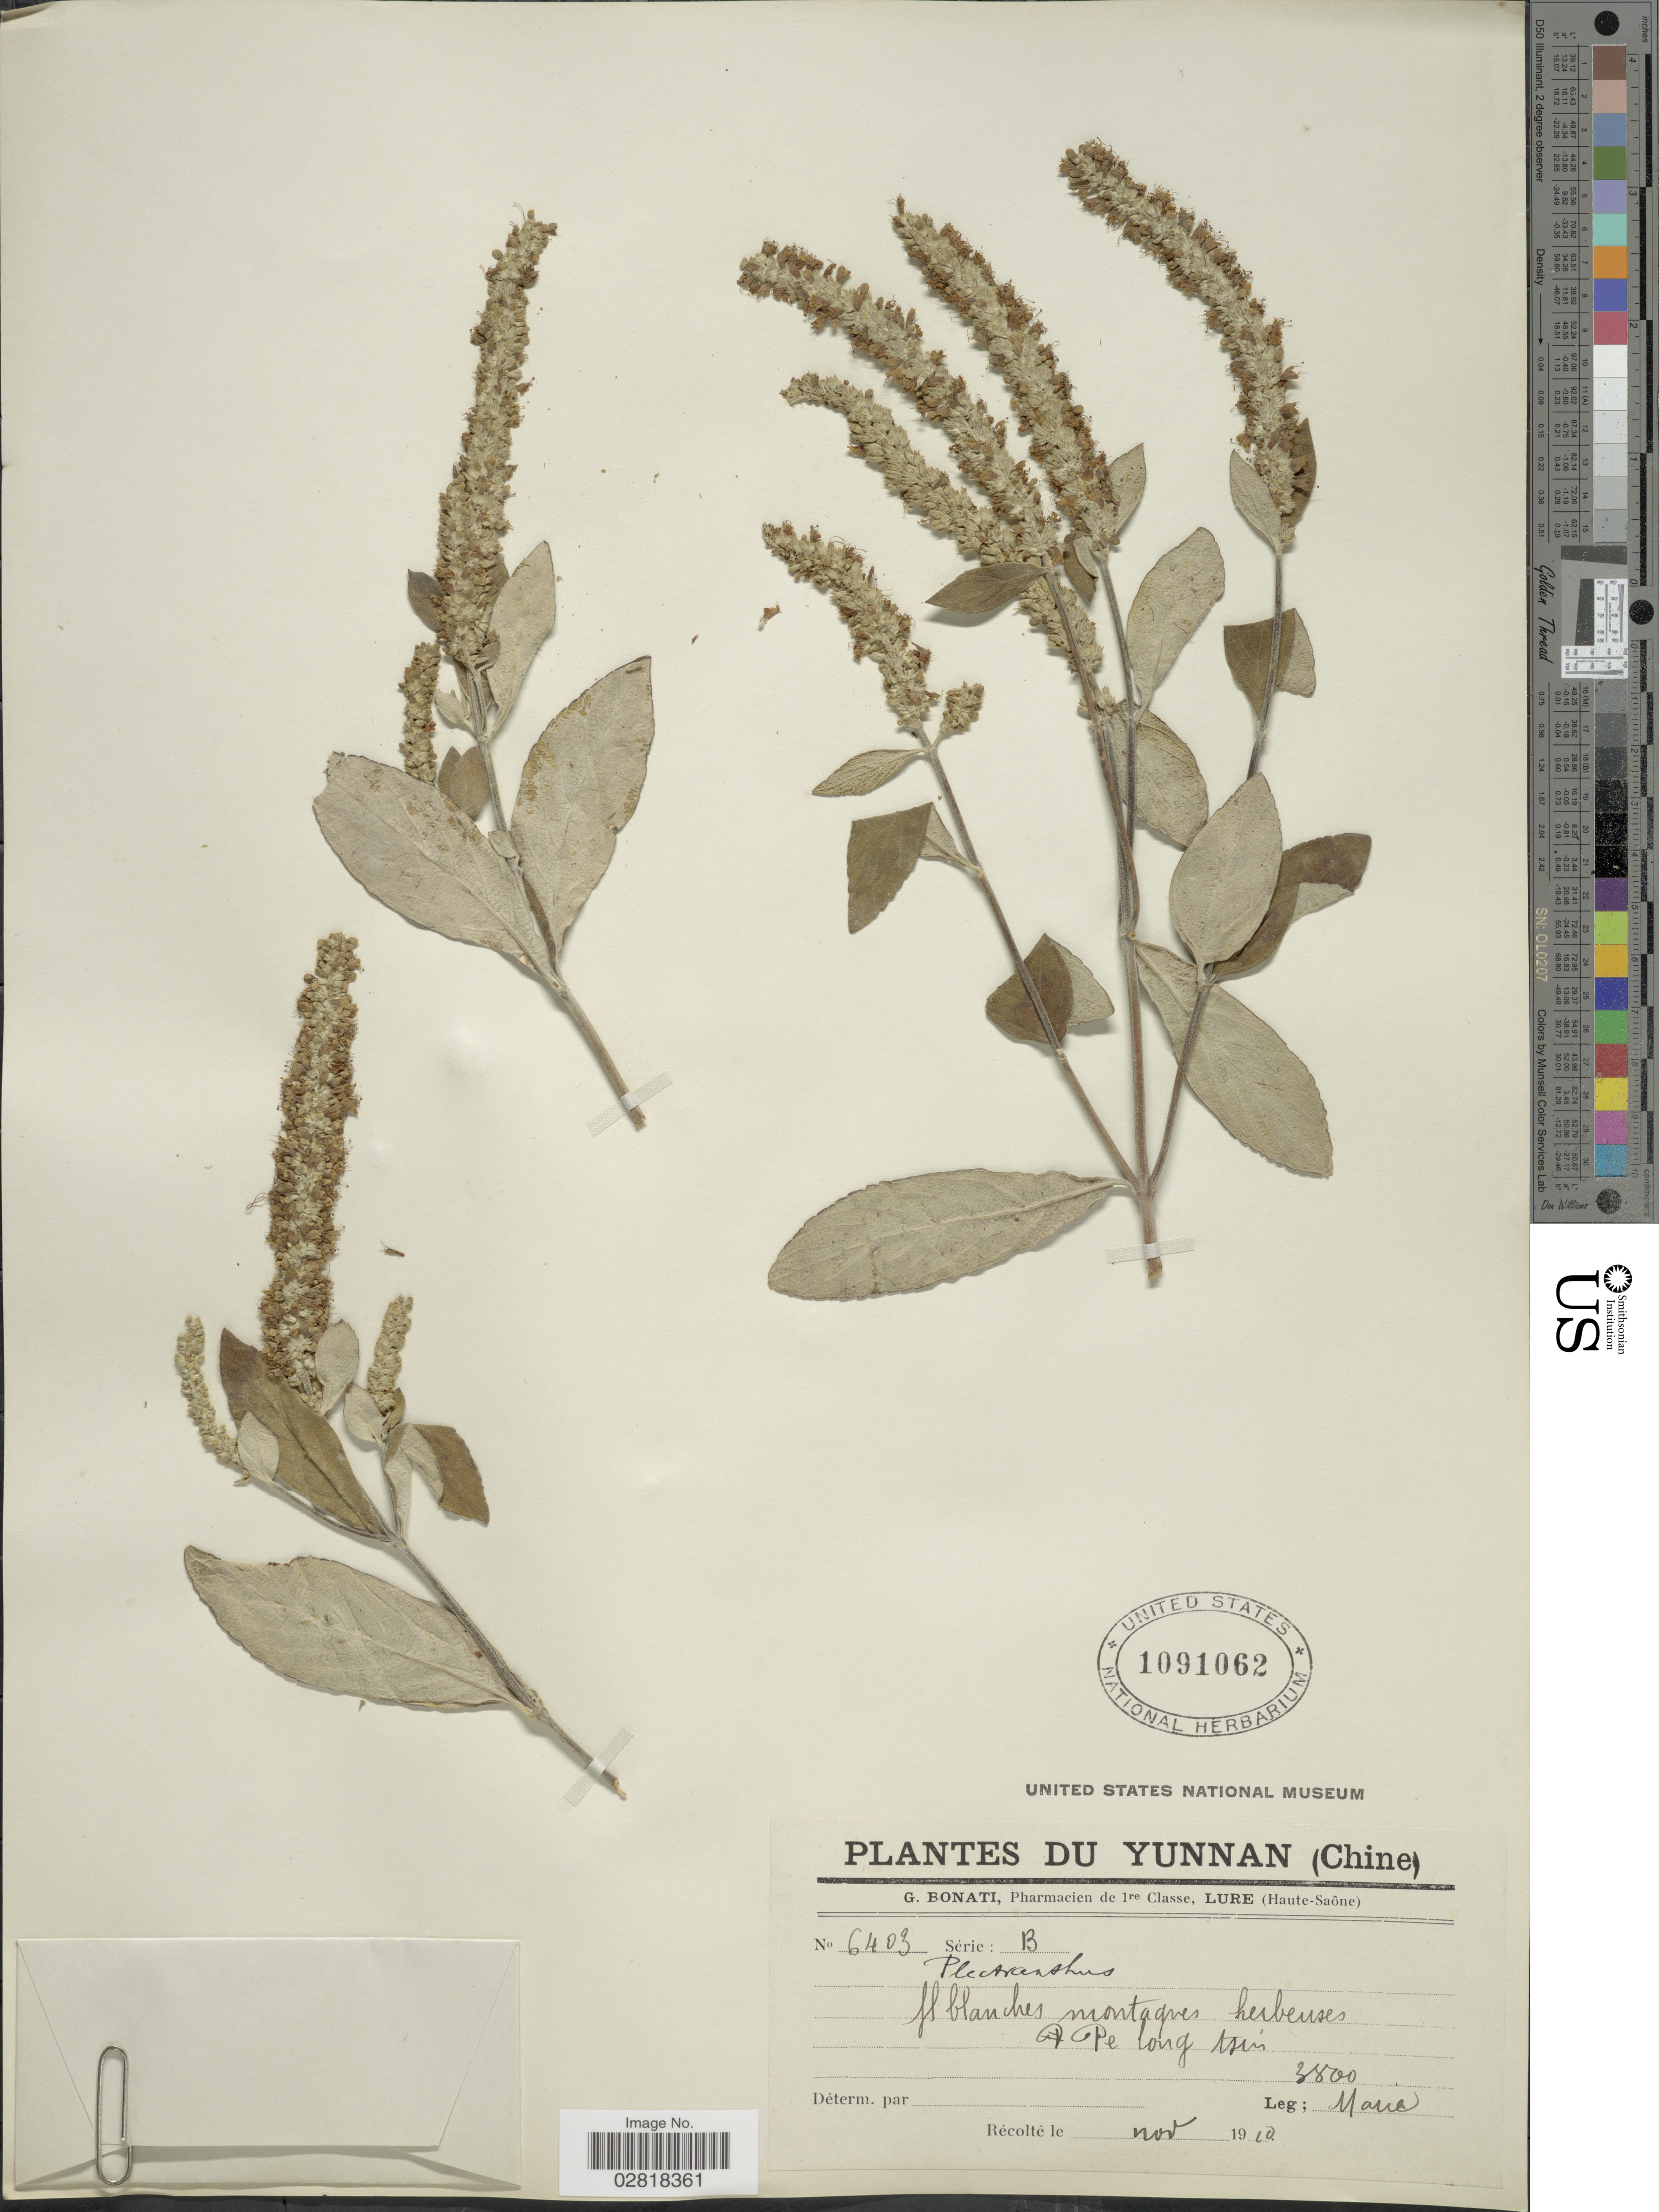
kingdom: Plantae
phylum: Tracheophyta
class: Magnoliopsida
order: Lamiales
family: Lamiaceae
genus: Plectranthus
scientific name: Plectranthus ternifolius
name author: D. Don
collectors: -. Marie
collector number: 6403B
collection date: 1910-11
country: China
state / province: Yunnan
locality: Pe long tsin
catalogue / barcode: US 1091062